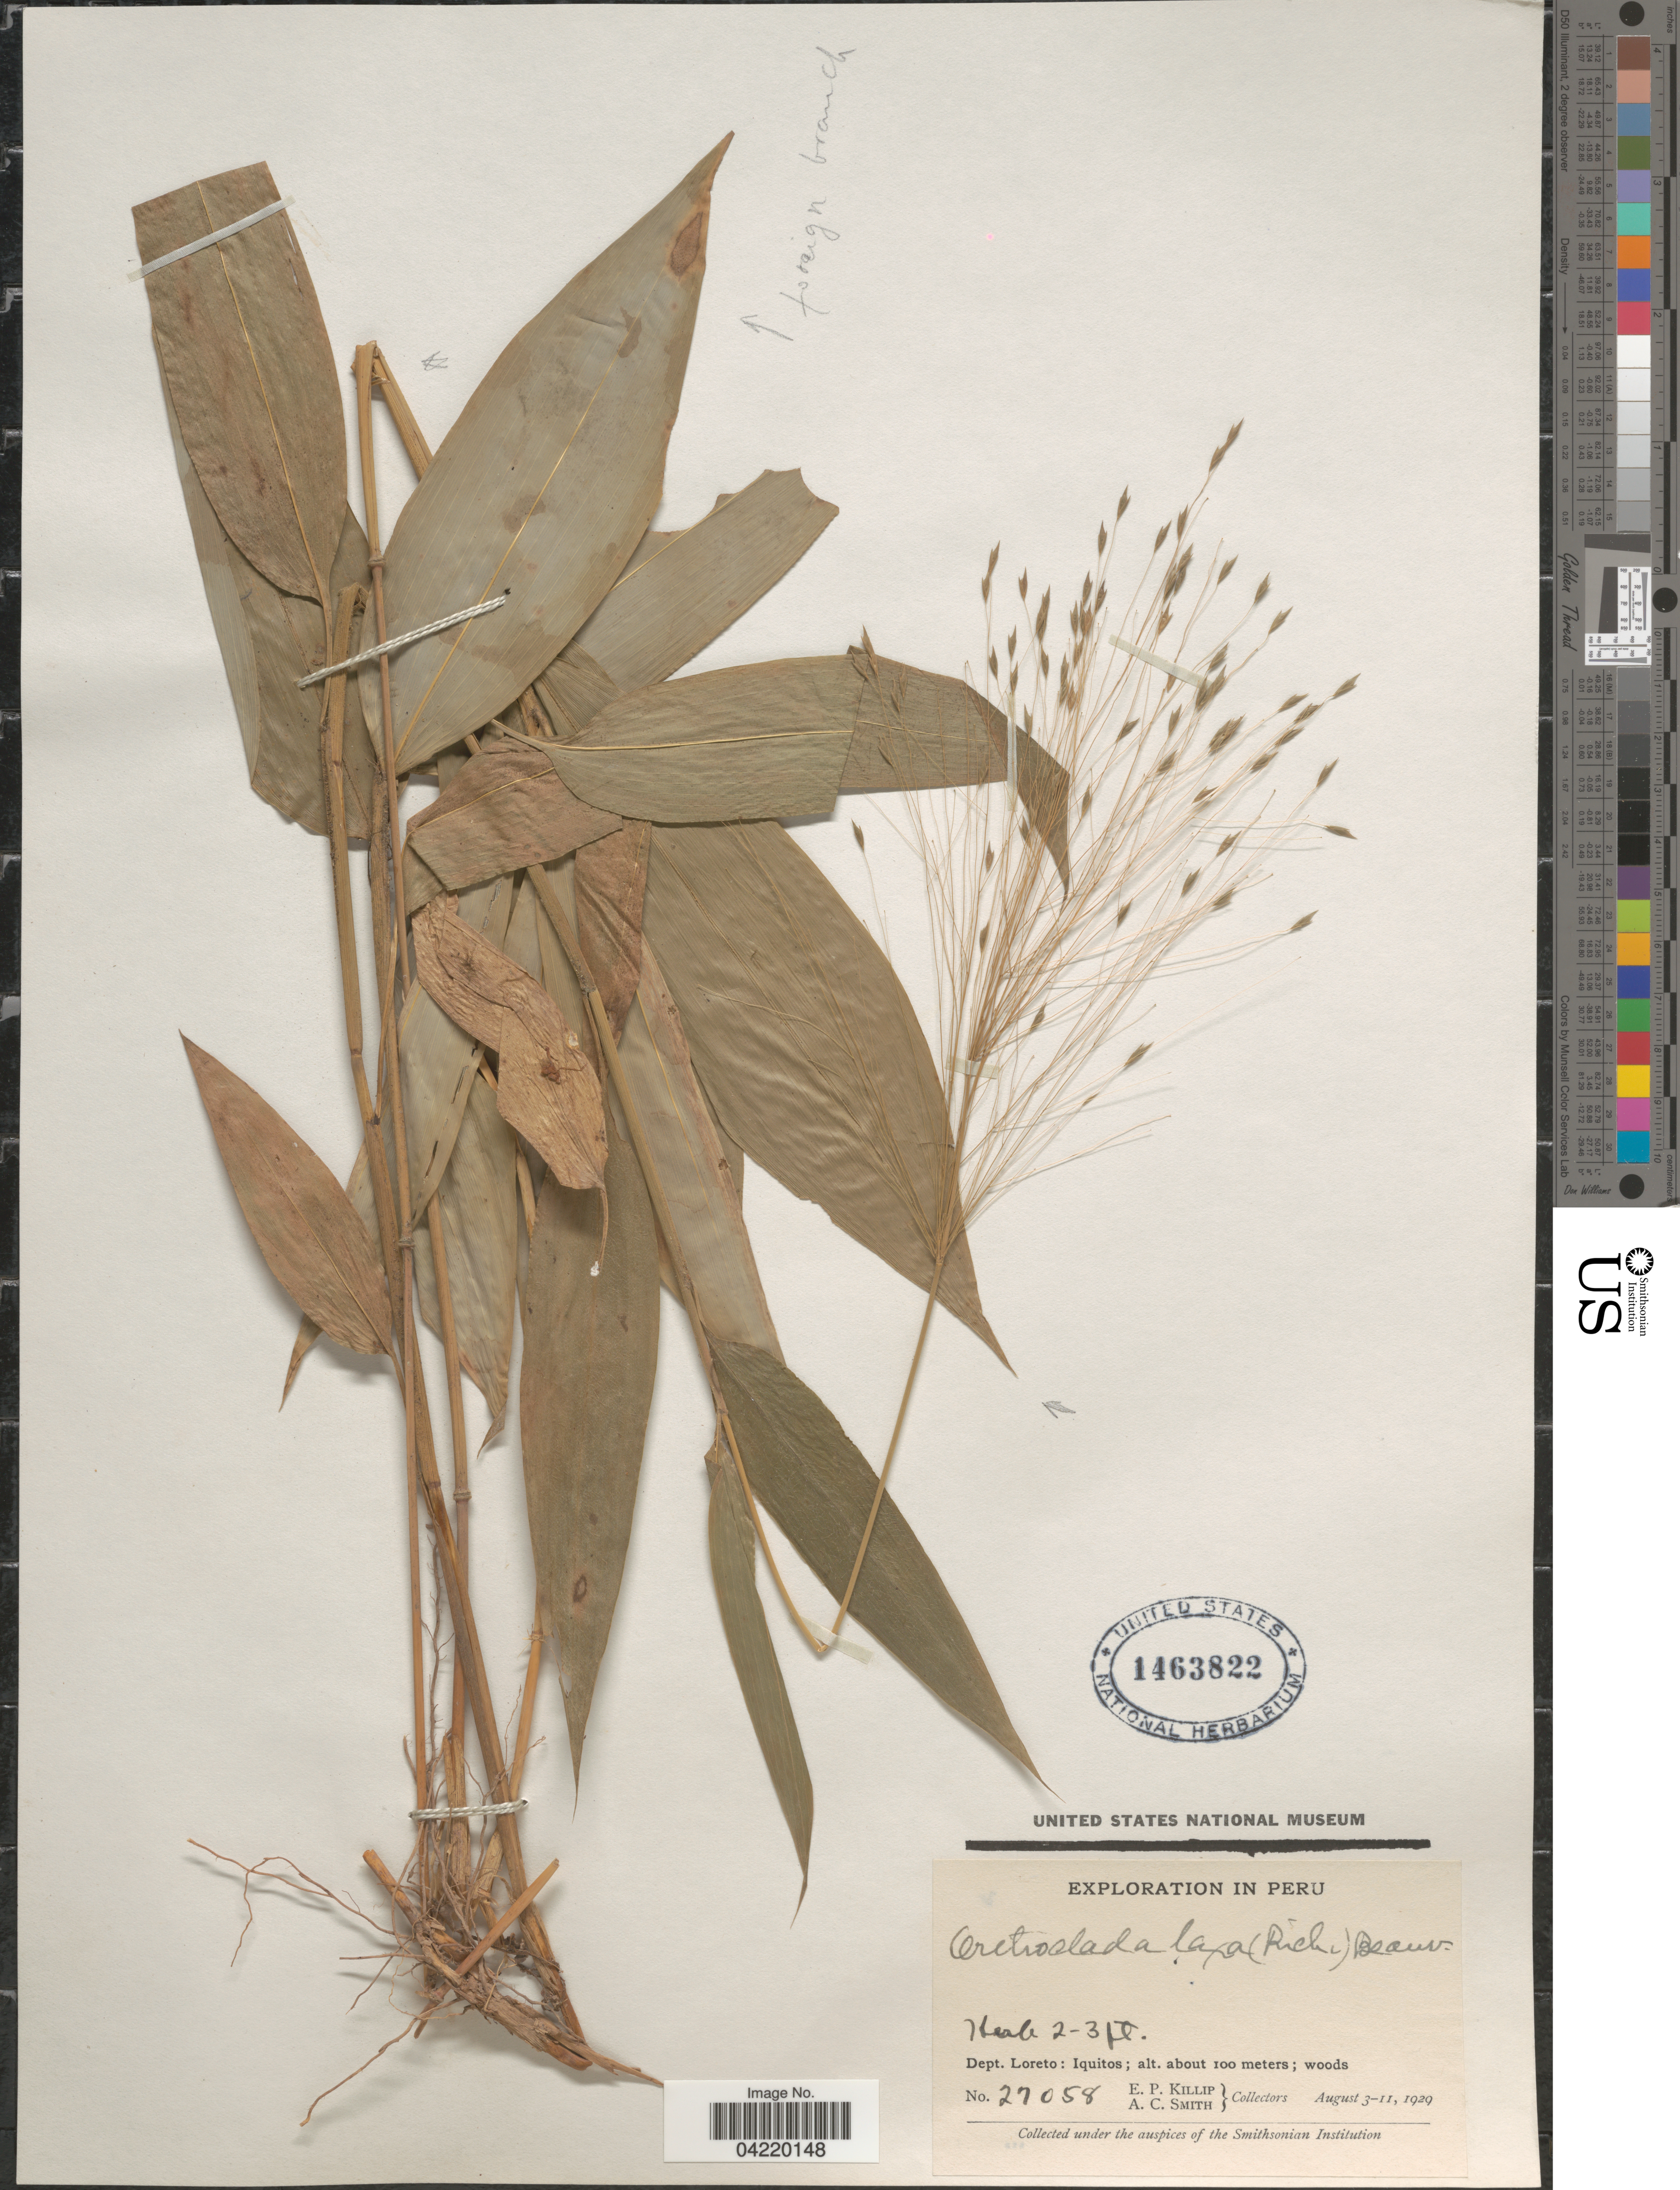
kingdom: Plantae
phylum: Tracheophyta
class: Liliopsida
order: Poales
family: Poaceae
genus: Orthoclada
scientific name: Orthoclada laxa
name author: P. Beauv.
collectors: E. P. Killip & A. C. Smith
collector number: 27058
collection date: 1929-08-03/1929-08-11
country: Peru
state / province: Loreto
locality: Exploration in Peru. Dept. Loreto: Iquitos.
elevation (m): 100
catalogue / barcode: US 1463822